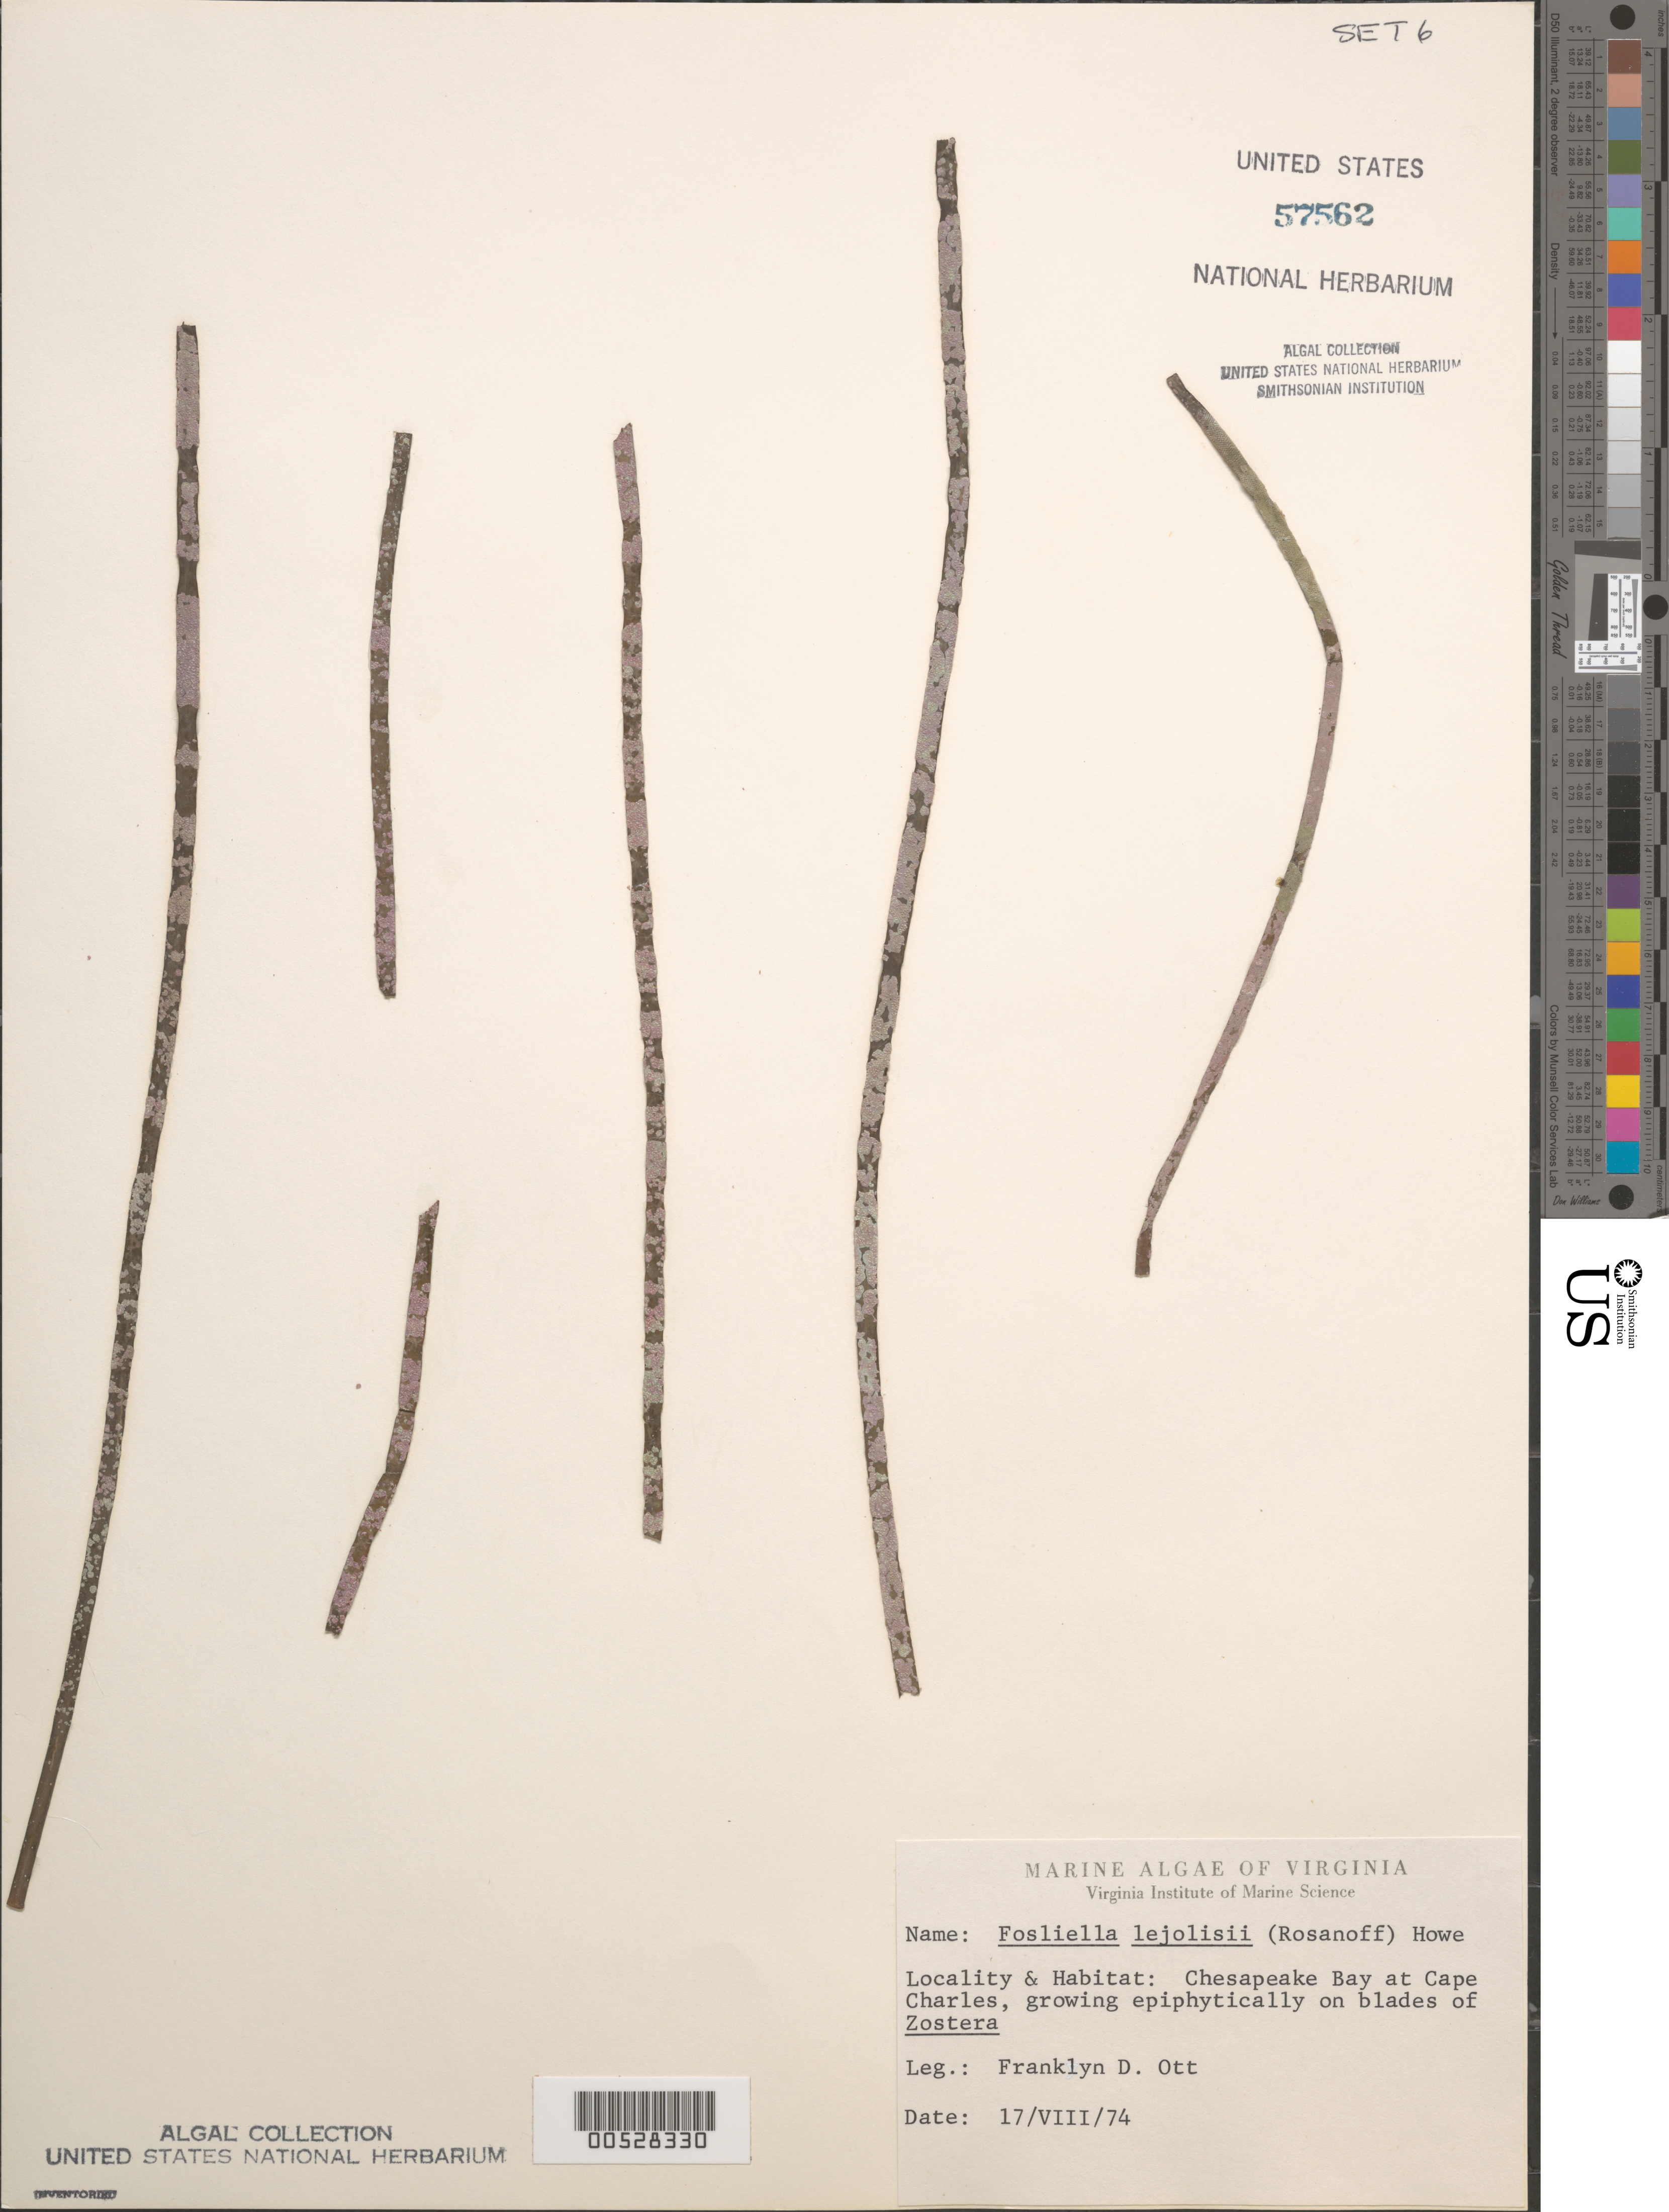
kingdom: Plantae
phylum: Rhodophyta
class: Florideophyceae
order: Corallinales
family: Corallinaceae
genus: Pneophyllum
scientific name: Pneophyllum fragile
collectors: F. Ott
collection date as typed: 17 Aug 1974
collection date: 1974-08-17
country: United States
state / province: Virginia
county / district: Northampton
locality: Chesapeake Bay at Cape Charles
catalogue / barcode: US 57562